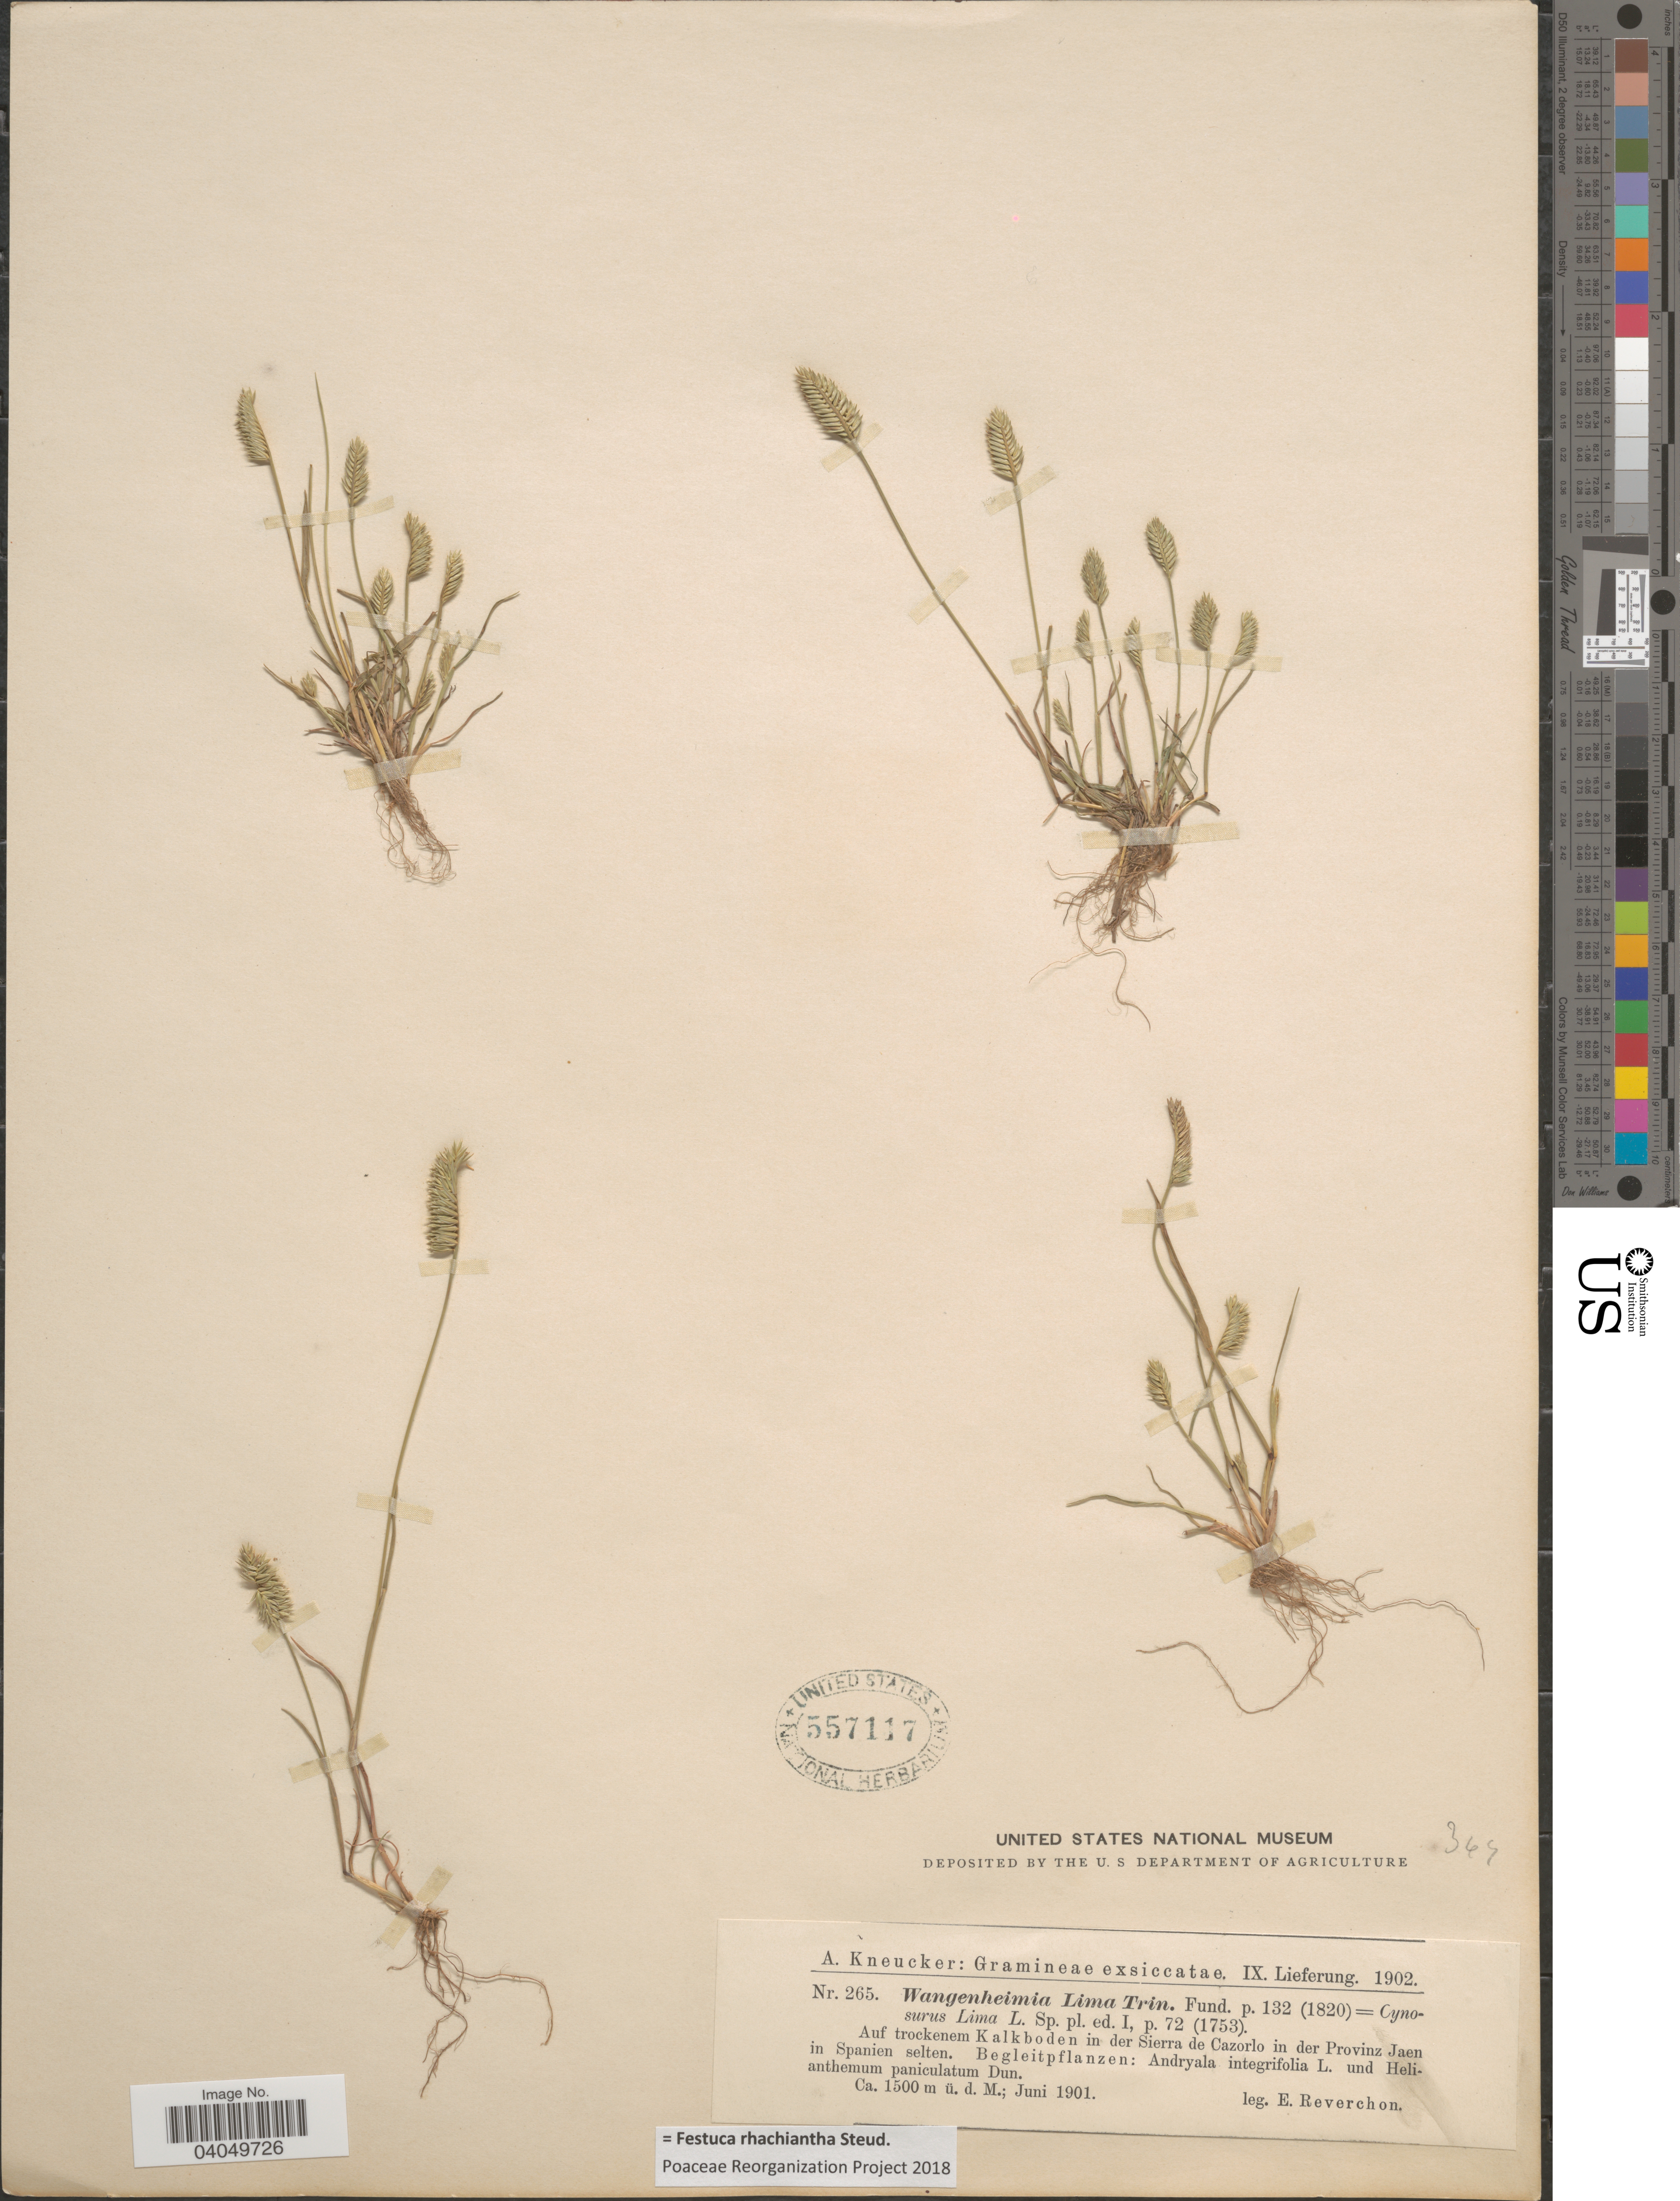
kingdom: Plantae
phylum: Tracheophyta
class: Liliopsida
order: Poales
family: Poaceae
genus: Festuca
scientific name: Festuca rhachiantha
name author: Steud.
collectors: E. Reverchon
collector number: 265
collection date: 1901-06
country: Spain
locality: Auf trockenem Kalkboden in der Sierra de Cazorlo in der Provinz Jaen in Spanien selten.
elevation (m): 1500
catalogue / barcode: US 557117